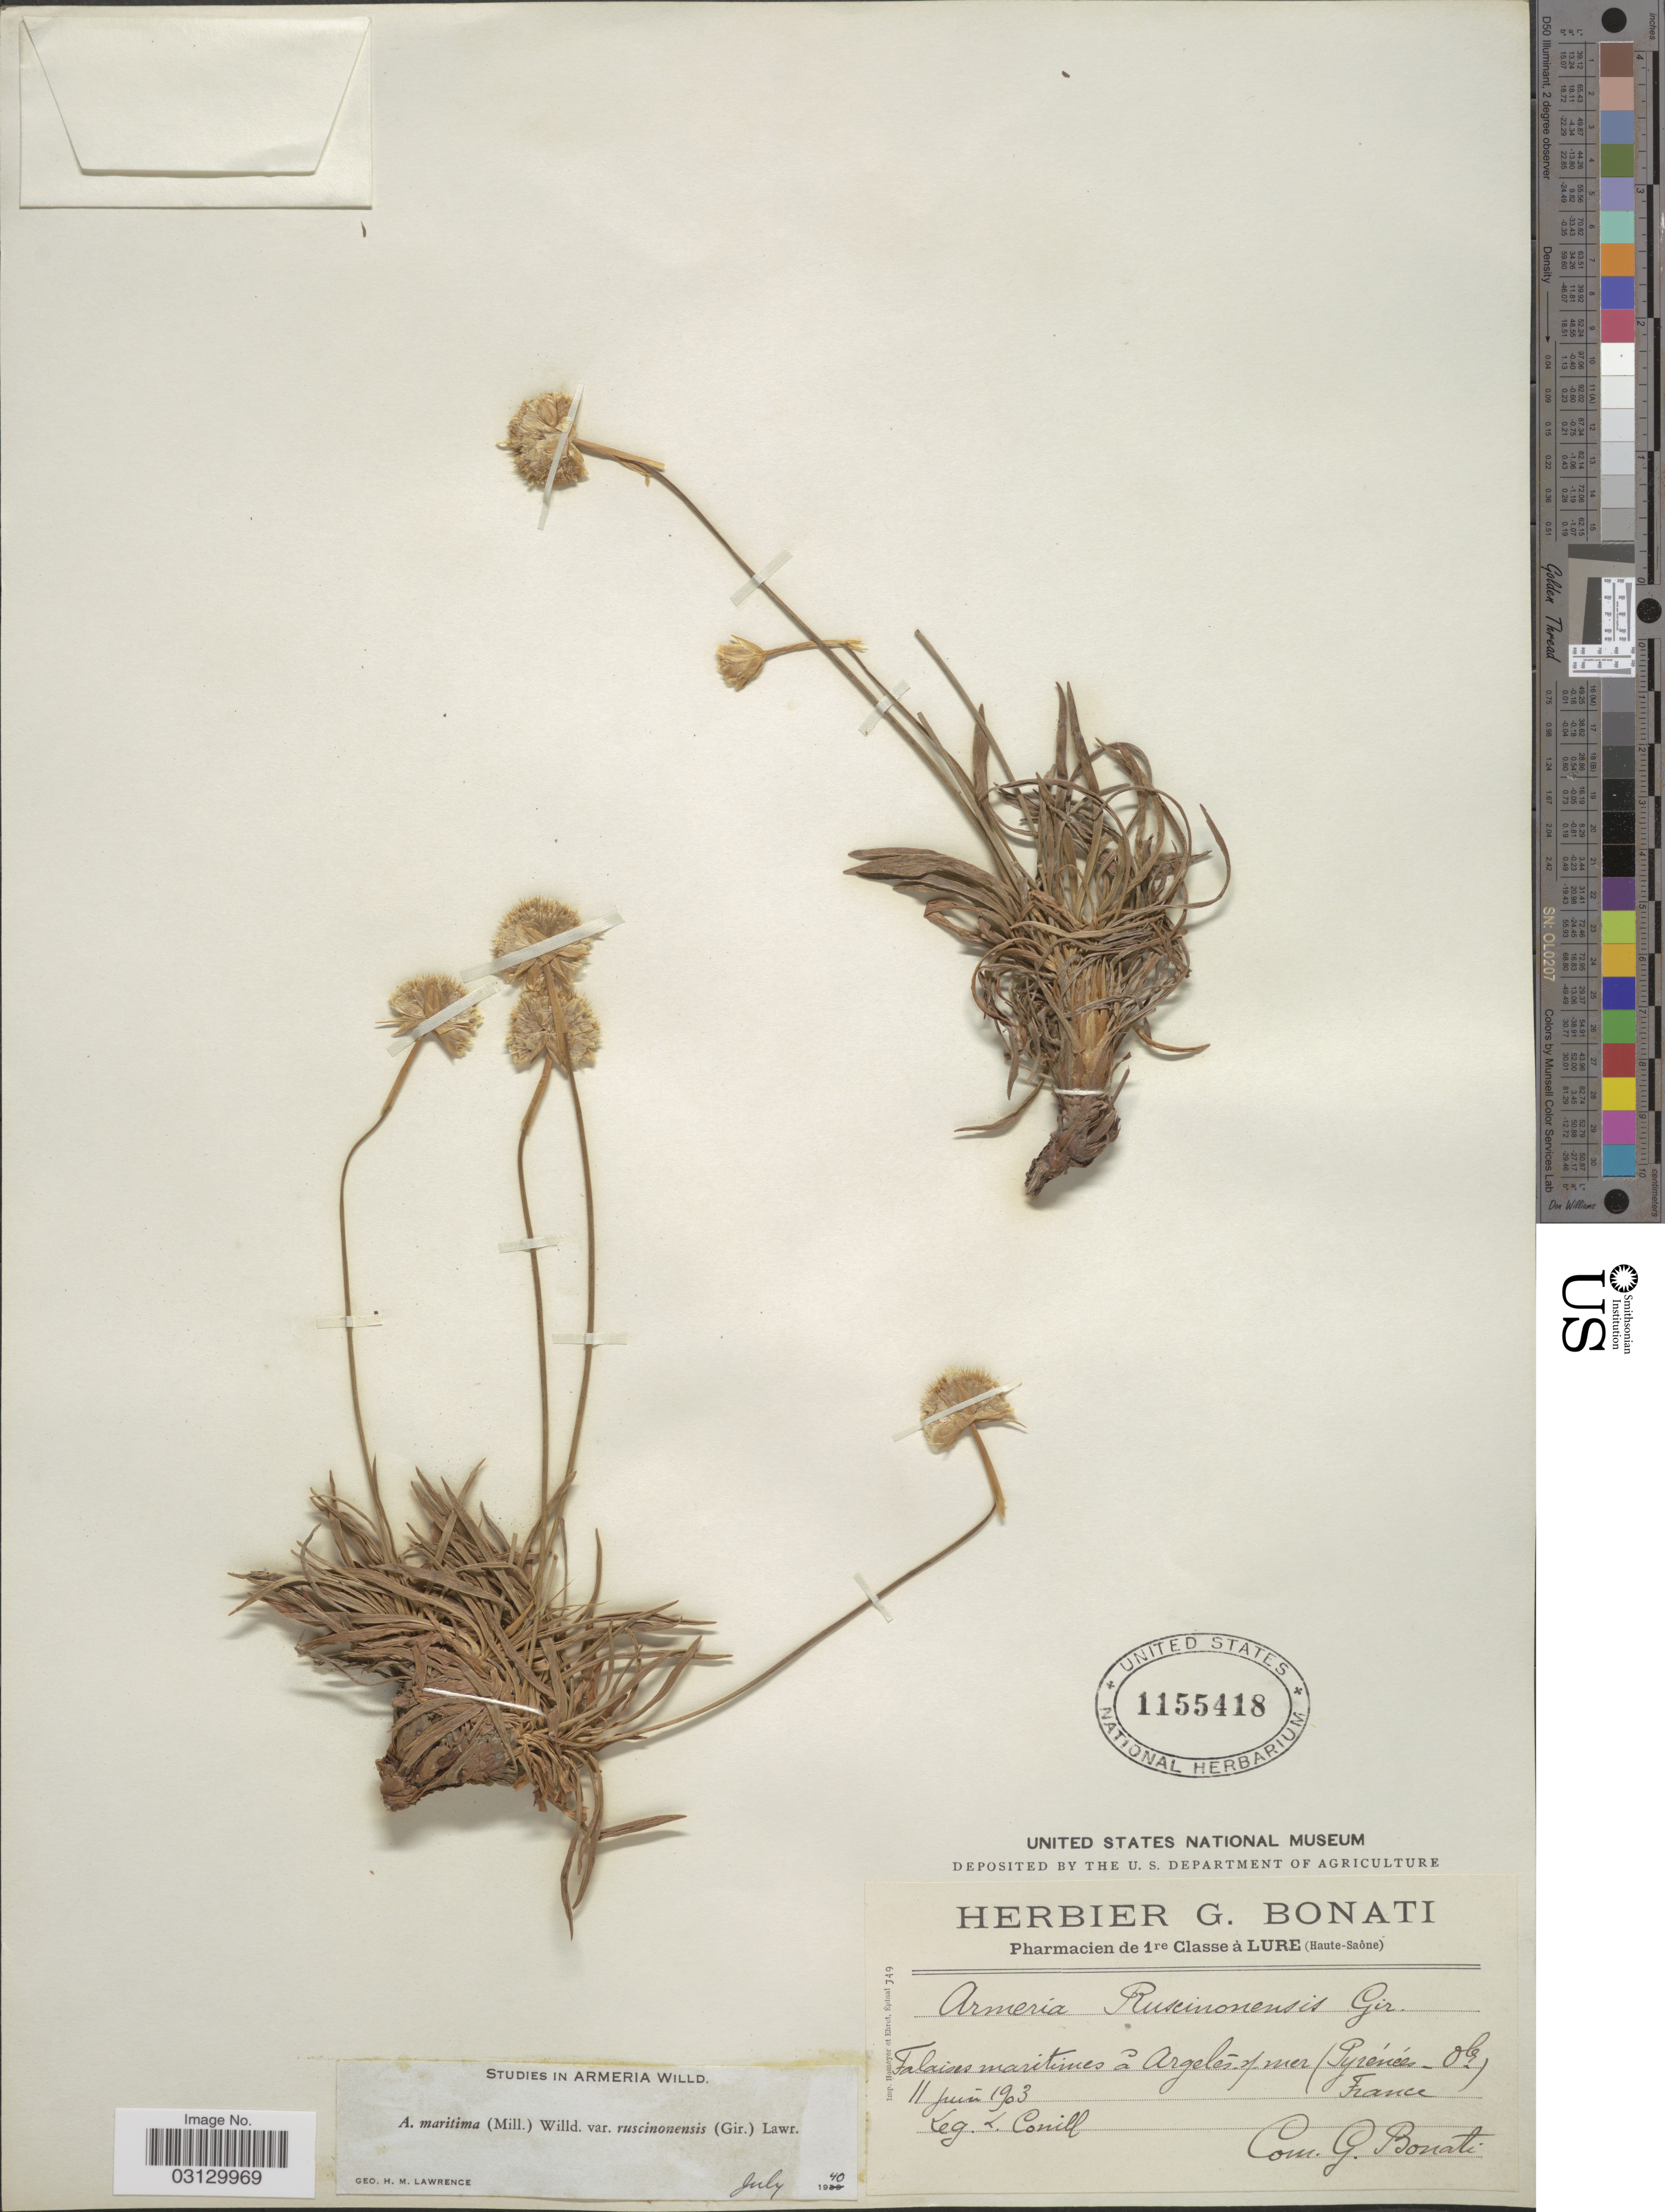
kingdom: Plantae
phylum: Tracheophyta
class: Magnoliopsida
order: Caryophyllales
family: Plumbaginaceae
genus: Armeria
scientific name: Armeria maritima var. ruscinonensis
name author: (Girard) Lawr.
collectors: Conill, L.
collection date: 1903-06-11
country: France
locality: Falaises maritimes ă Argelés s/mer (Pyrénées- Or.).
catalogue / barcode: US 1155418